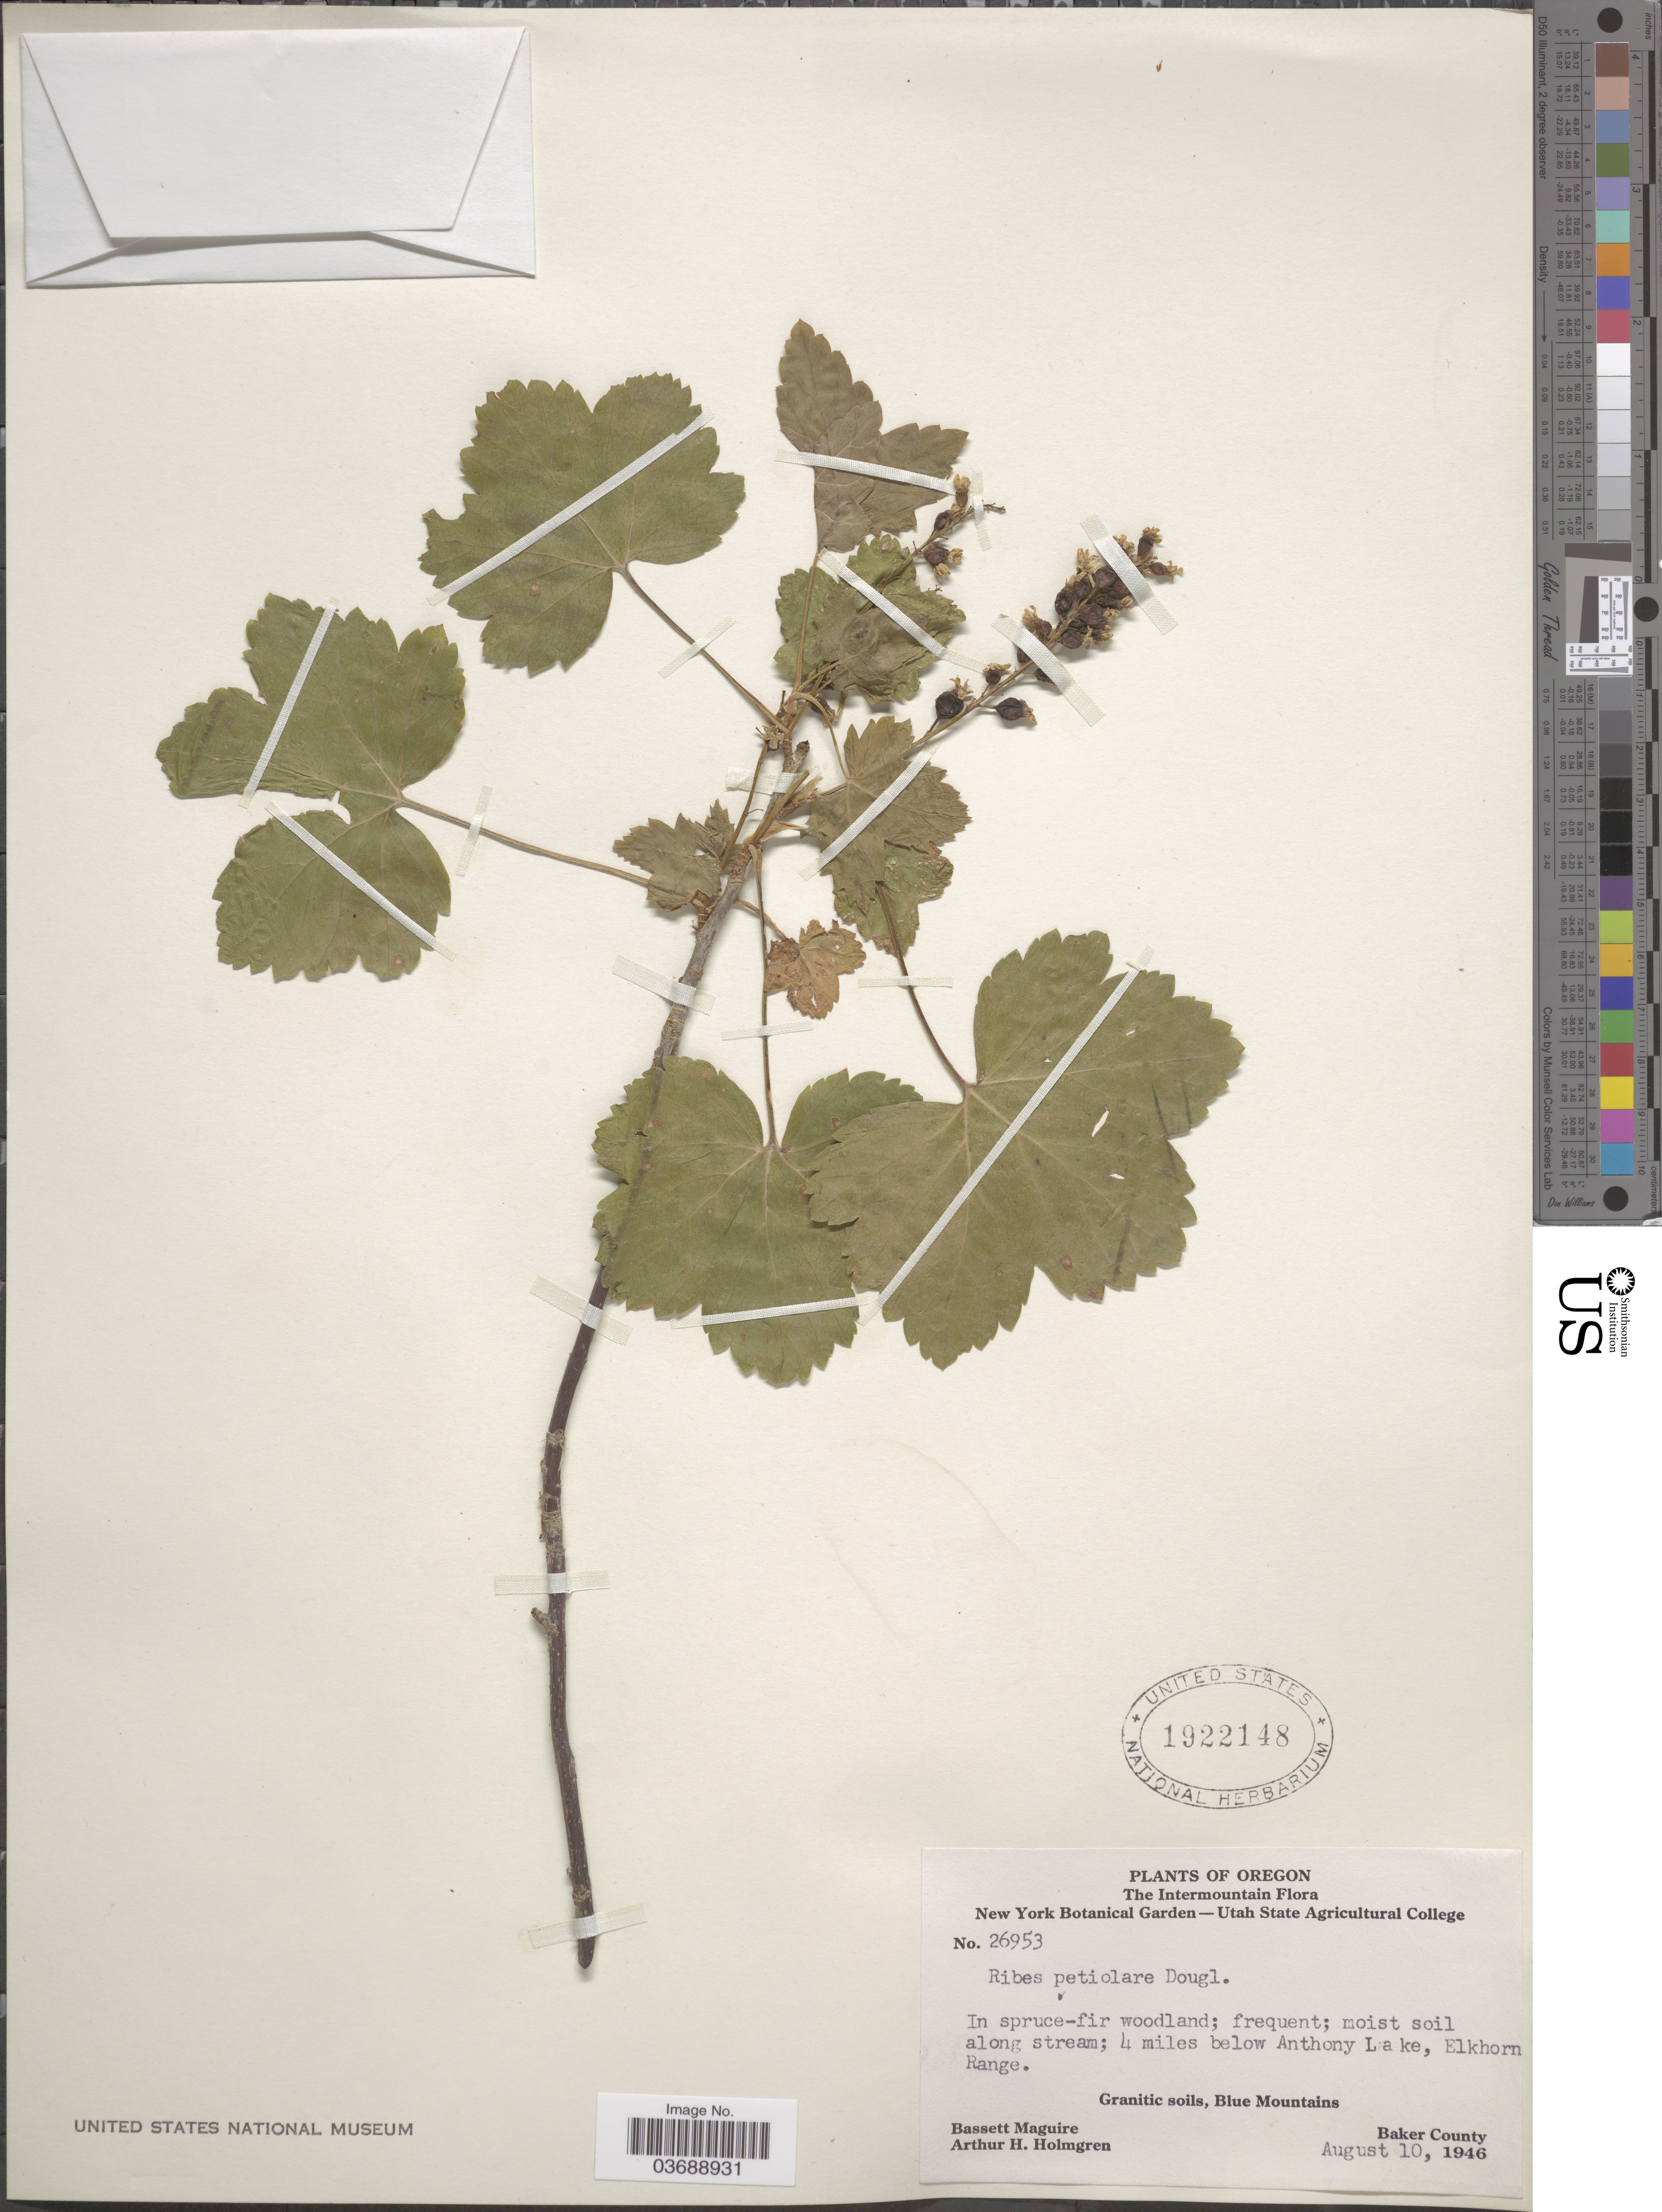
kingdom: Plantae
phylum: Tracheophyta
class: Magnoliopsida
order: Saxifragales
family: Grossulariaceae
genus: Ribes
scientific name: Ribes petiolare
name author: Douglas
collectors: B. Maguire & A. H. Holmgren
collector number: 26953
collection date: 1946-08-10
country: United States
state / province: Oregon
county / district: Baker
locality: The Intermountain. In spruce-fir woodland; 4 miles below Anthony Lake, Elkhorn Range. Granitic soils, Blue Mountains. Baker County.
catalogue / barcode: US 1922148